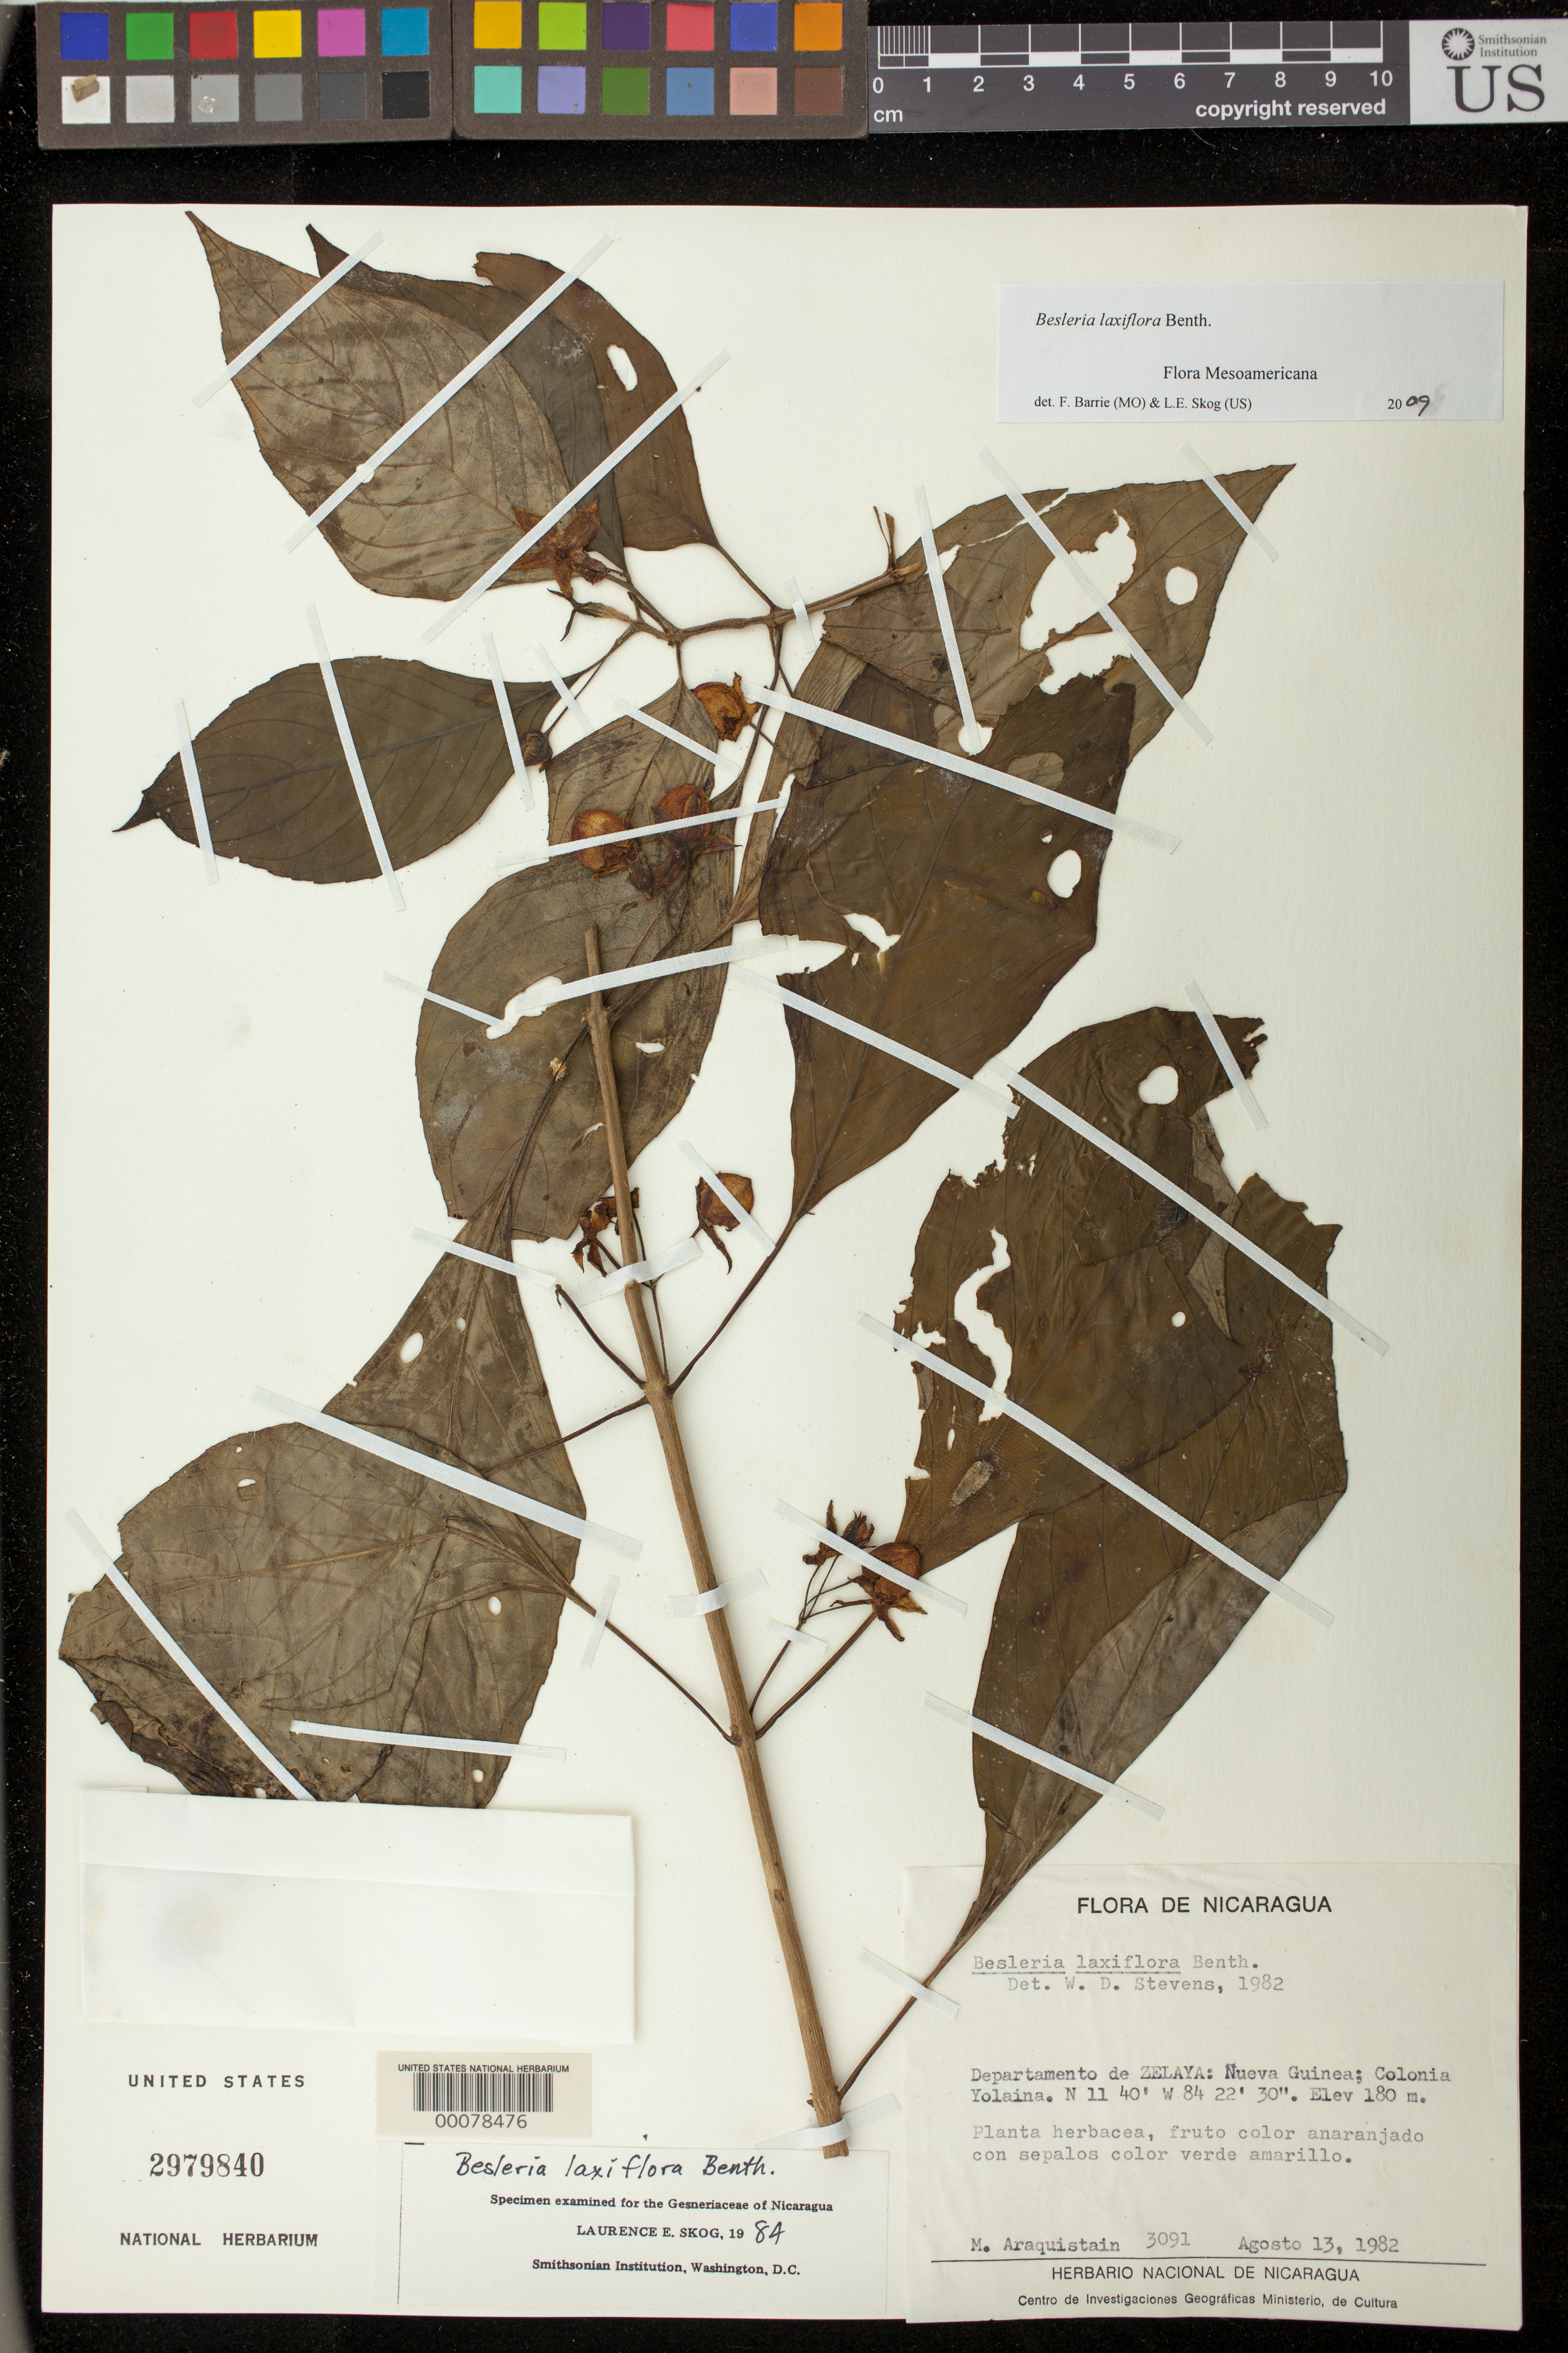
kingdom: Plantae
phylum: Tracheophyta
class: Magnoliopsida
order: Lamiales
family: Gesneriaceae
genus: Besleria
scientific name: Besleria laxiflora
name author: Benth.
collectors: M. Araquistain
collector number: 3091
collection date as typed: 13 Aug 1982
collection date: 1982-08-13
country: Nicaragua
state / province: Atlántico Sur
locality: Nueva Guinea, Colonia Yolaina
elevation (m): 180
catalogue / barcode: US 2979840